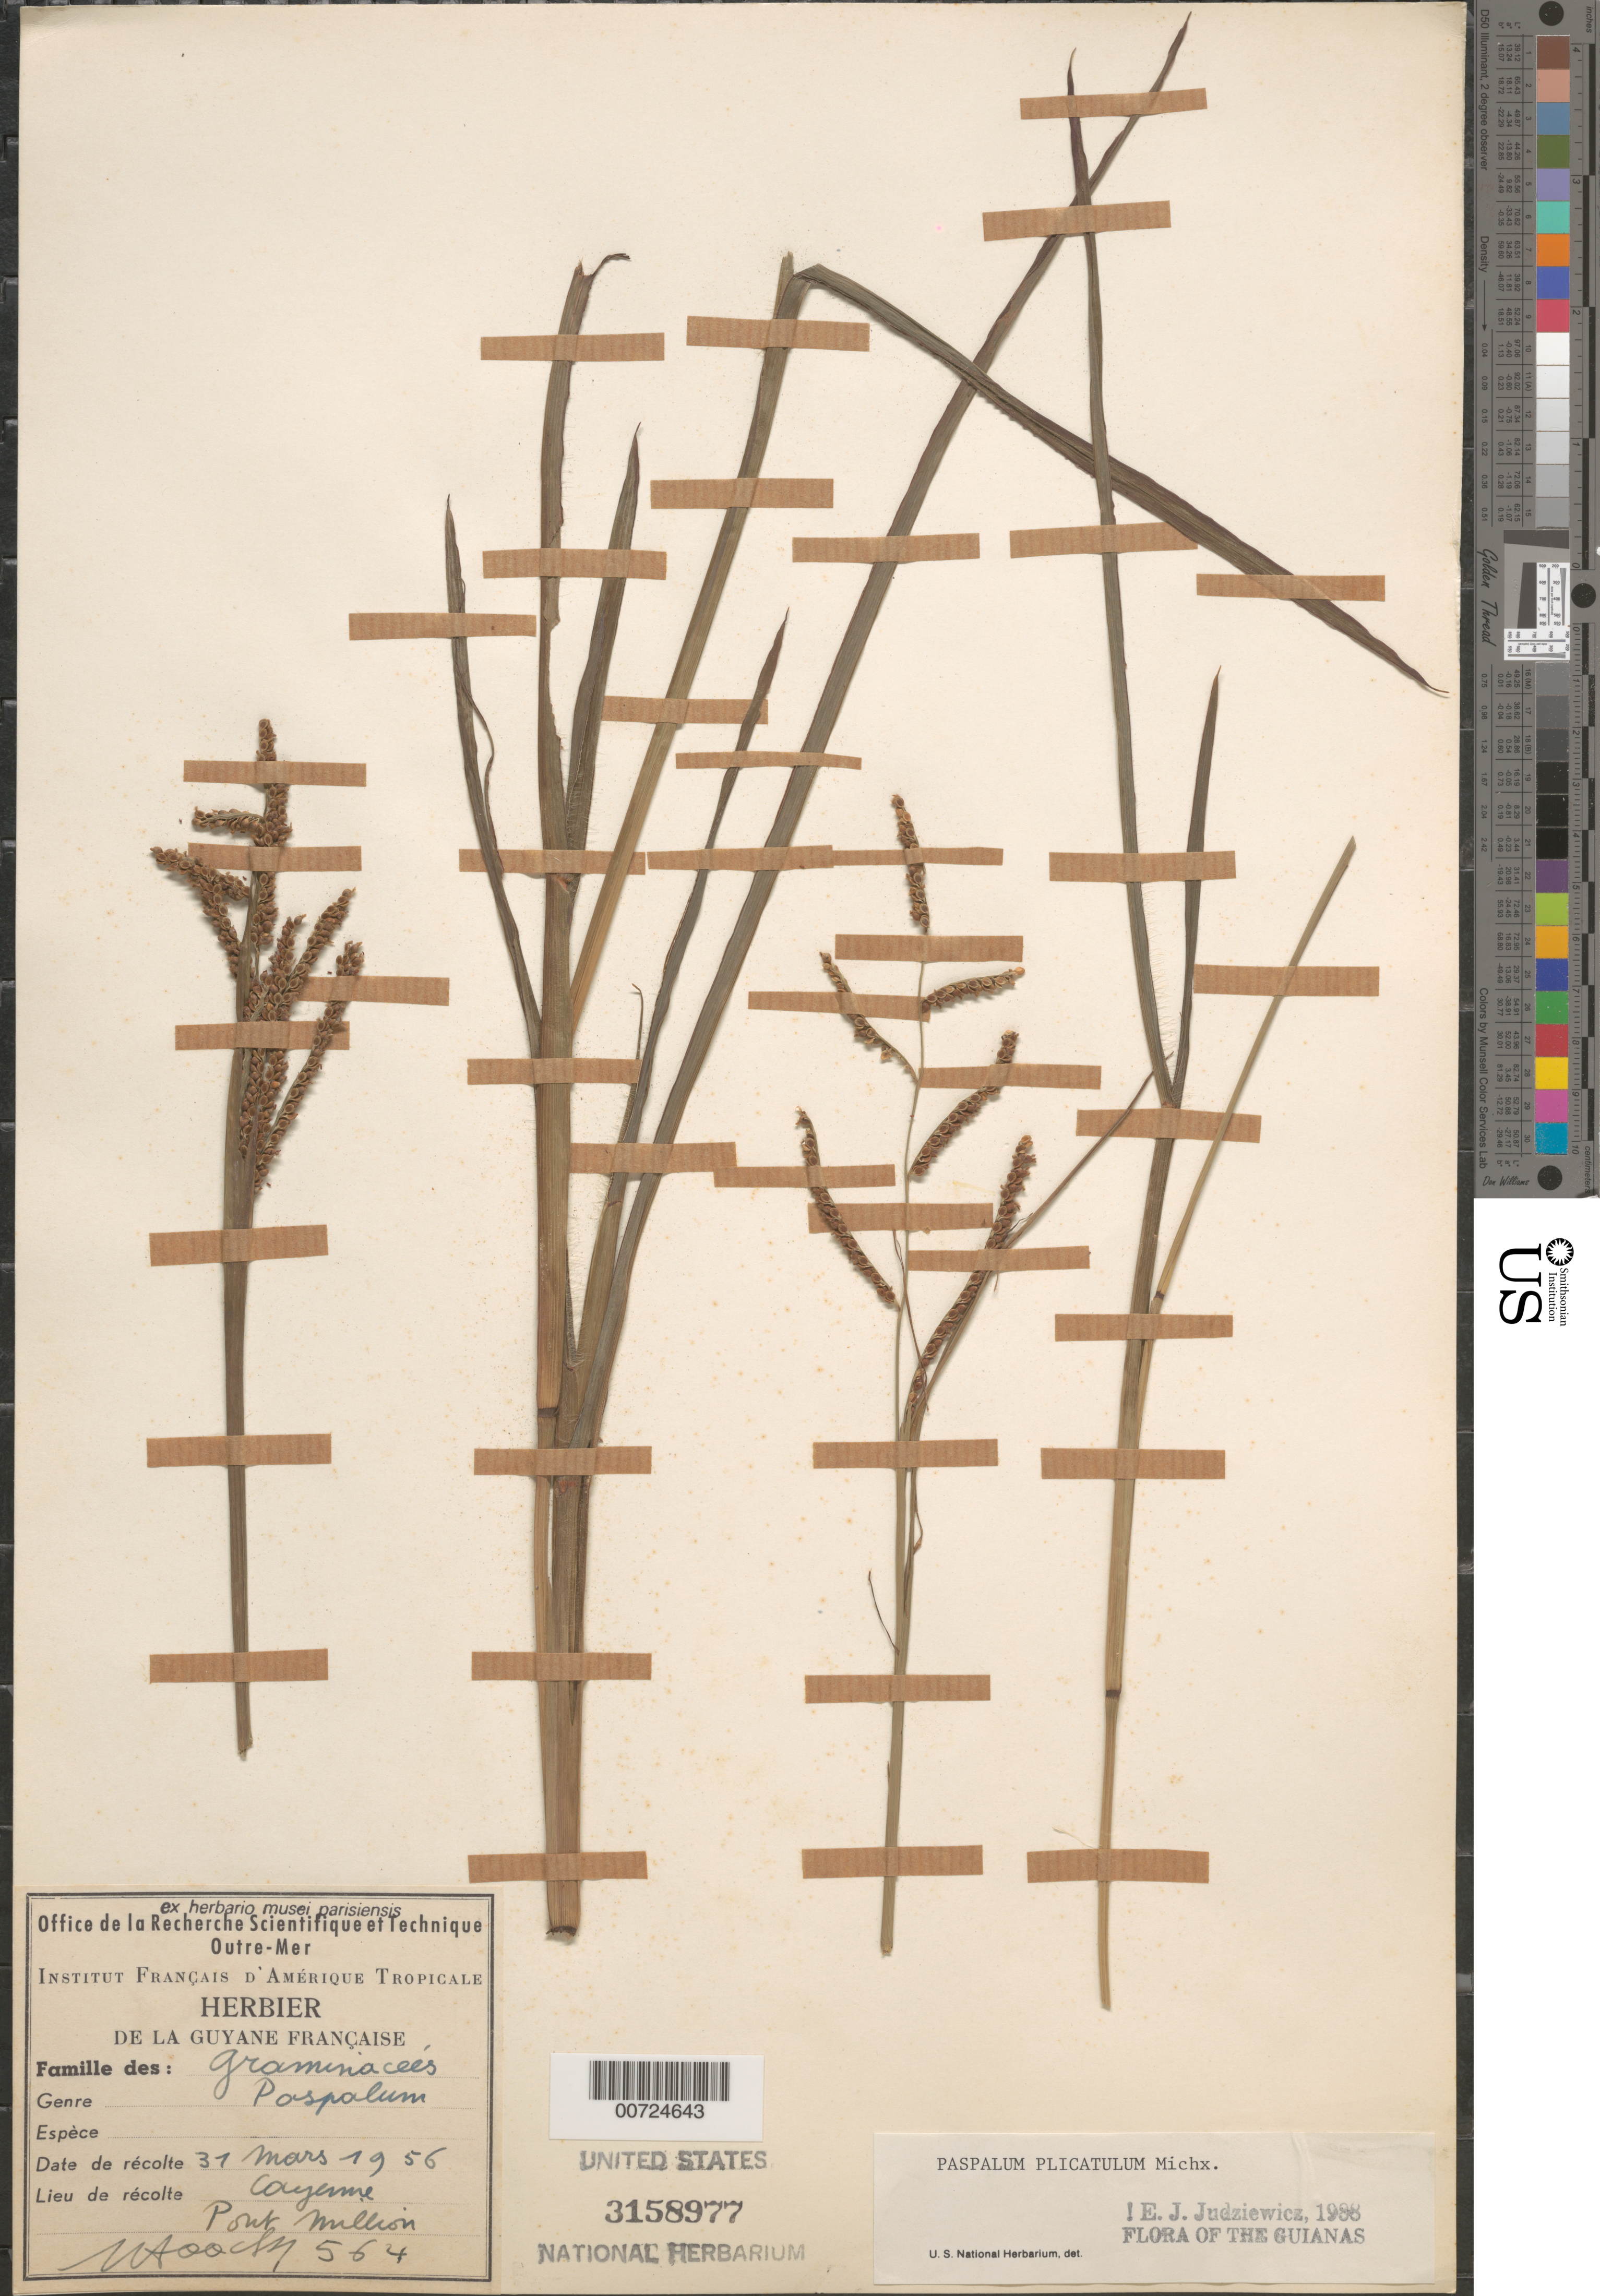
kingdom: Plantae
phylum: Tracheophyta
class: Liliopsida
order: Poales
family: Poaceae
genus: Paspalum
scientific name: Paspalum plicatulum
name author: Michx.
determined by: Judziewicz, E. J.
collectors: J. Hoock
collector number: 564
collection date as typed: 31-Mar-56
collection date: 1956-03-31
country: French Guiana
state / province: Cayenne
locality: Cayenne, pont Million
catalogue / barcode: US 3158977